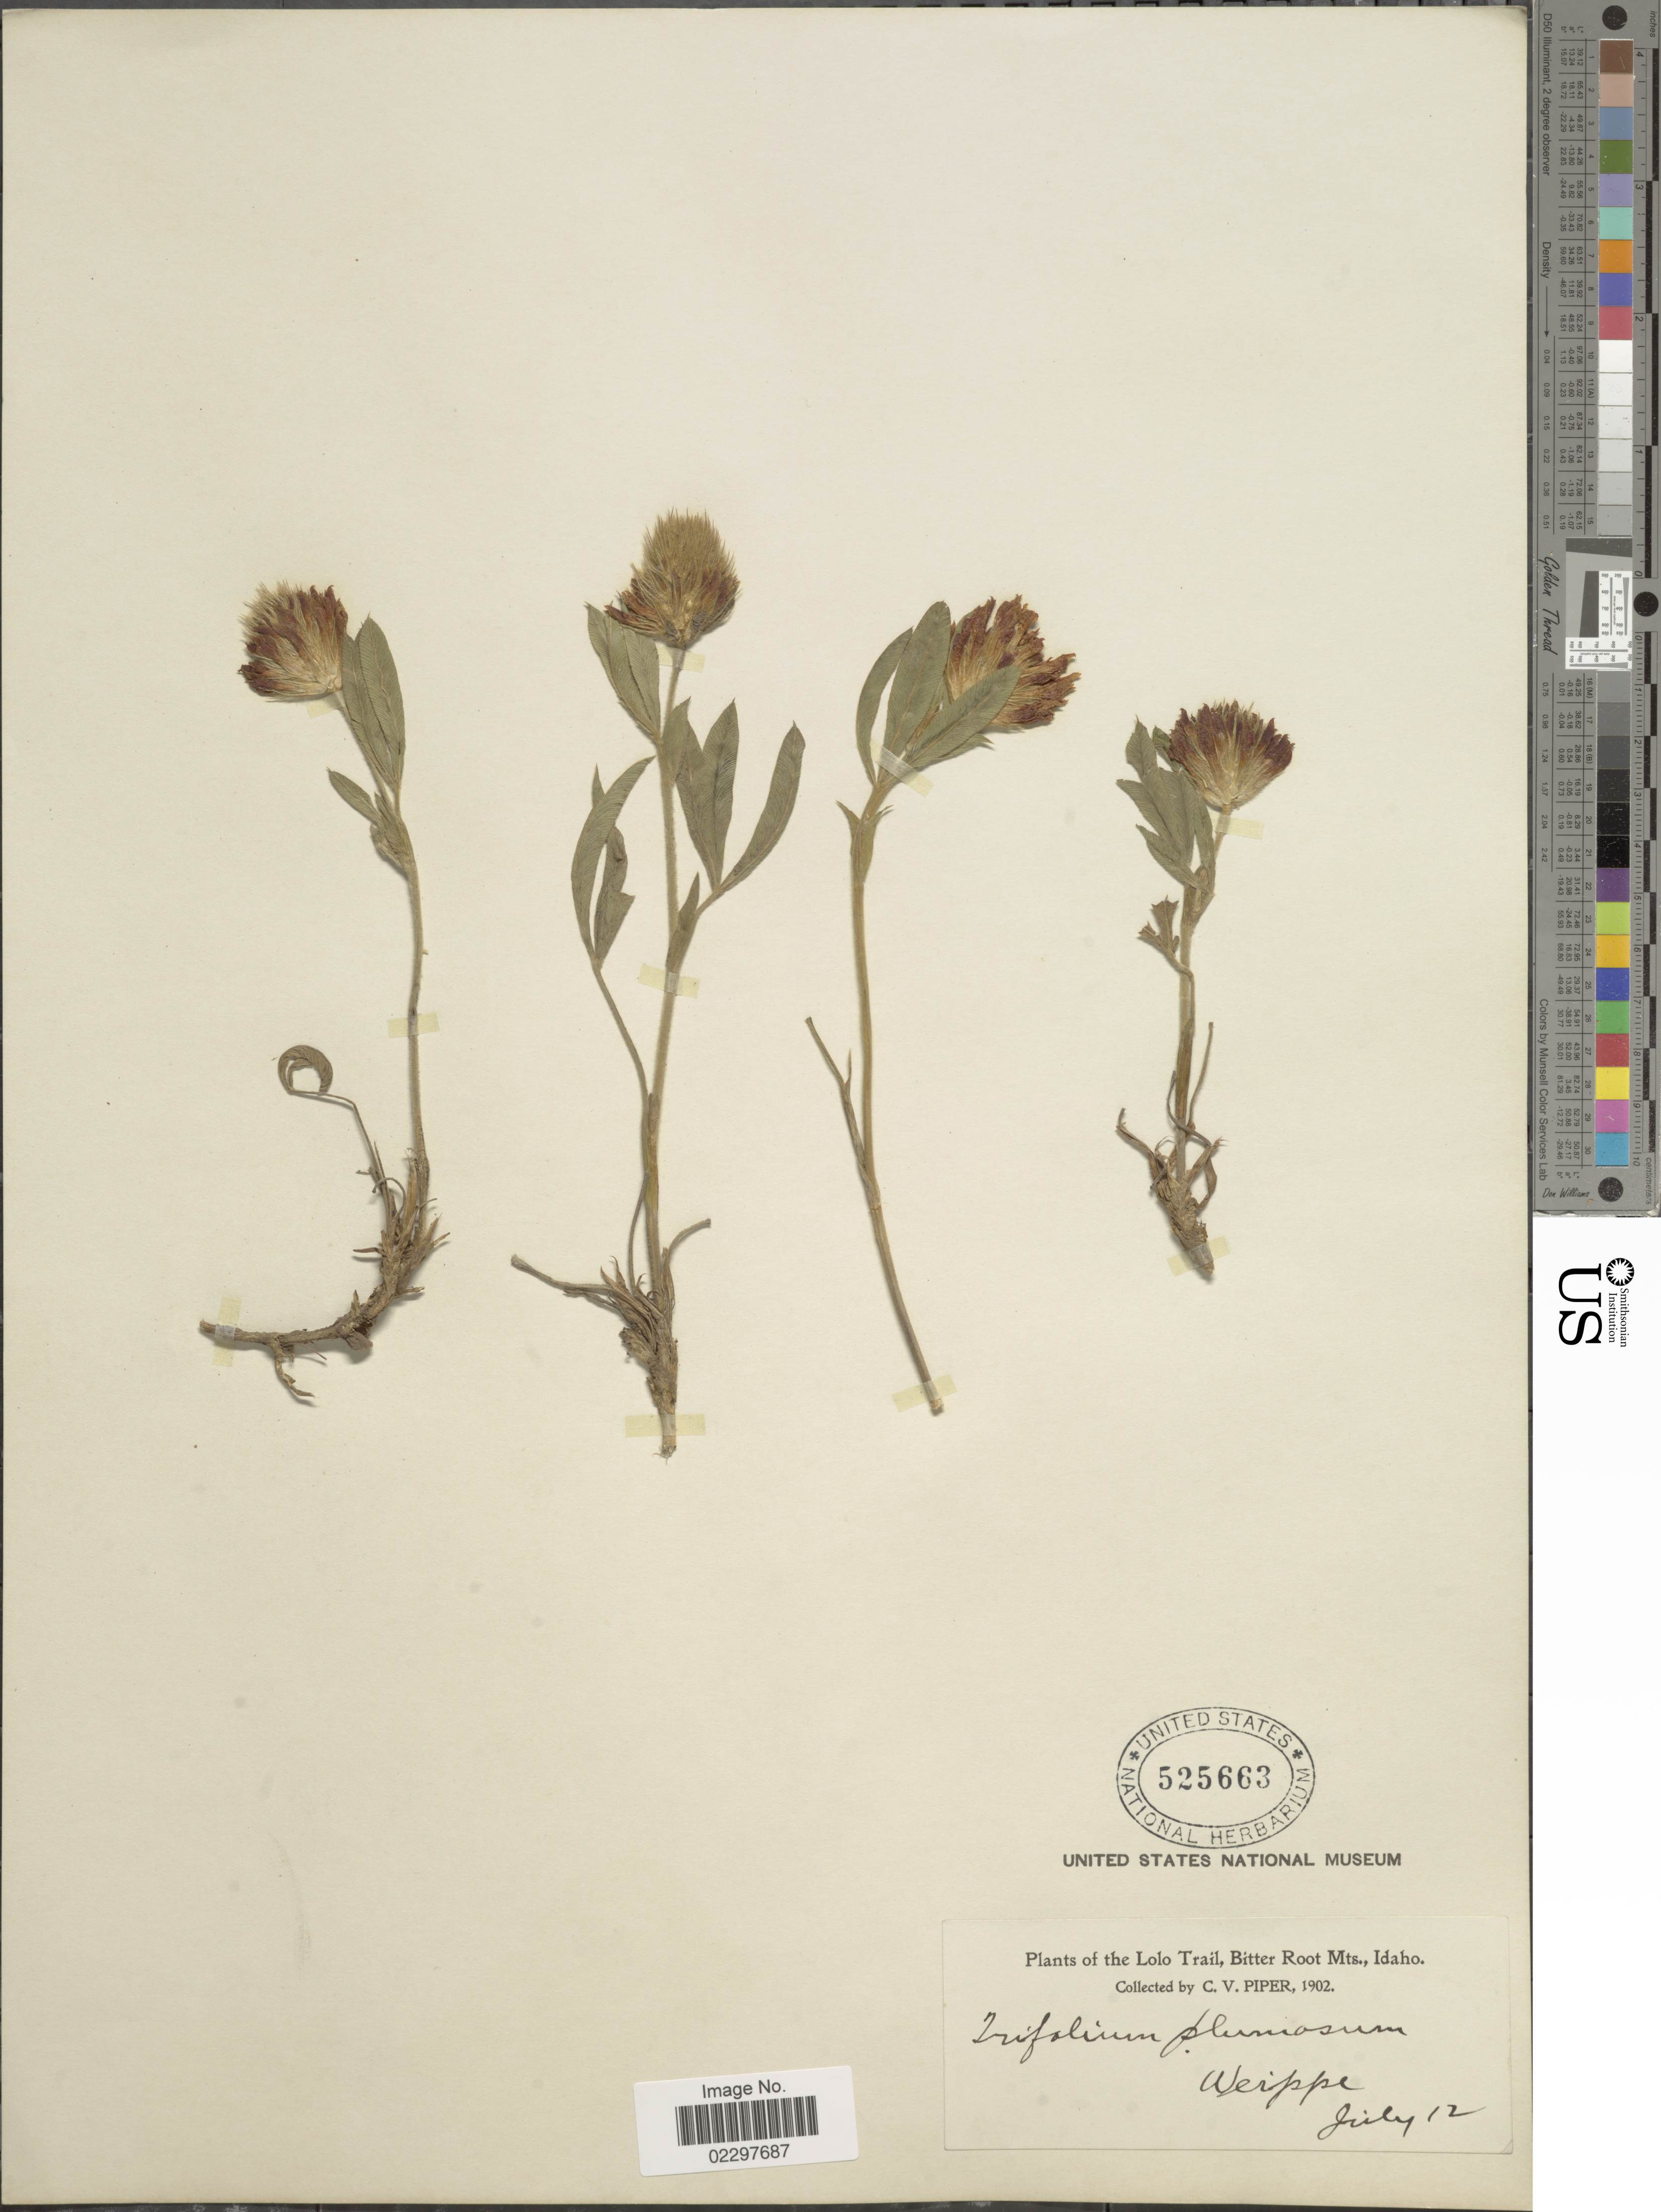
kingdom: Plantae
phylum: Tracheophyta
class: Magnoliopsida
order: Fabales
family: Fabaceae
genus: Trifolium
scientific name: Trifolium plumosum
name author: Hook.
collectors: C. V. Piper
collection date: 1902-07-12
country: United States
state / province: Idaho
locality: The Lolo Trail, Bitter Root Mts, Werppe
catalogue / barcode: US 525663